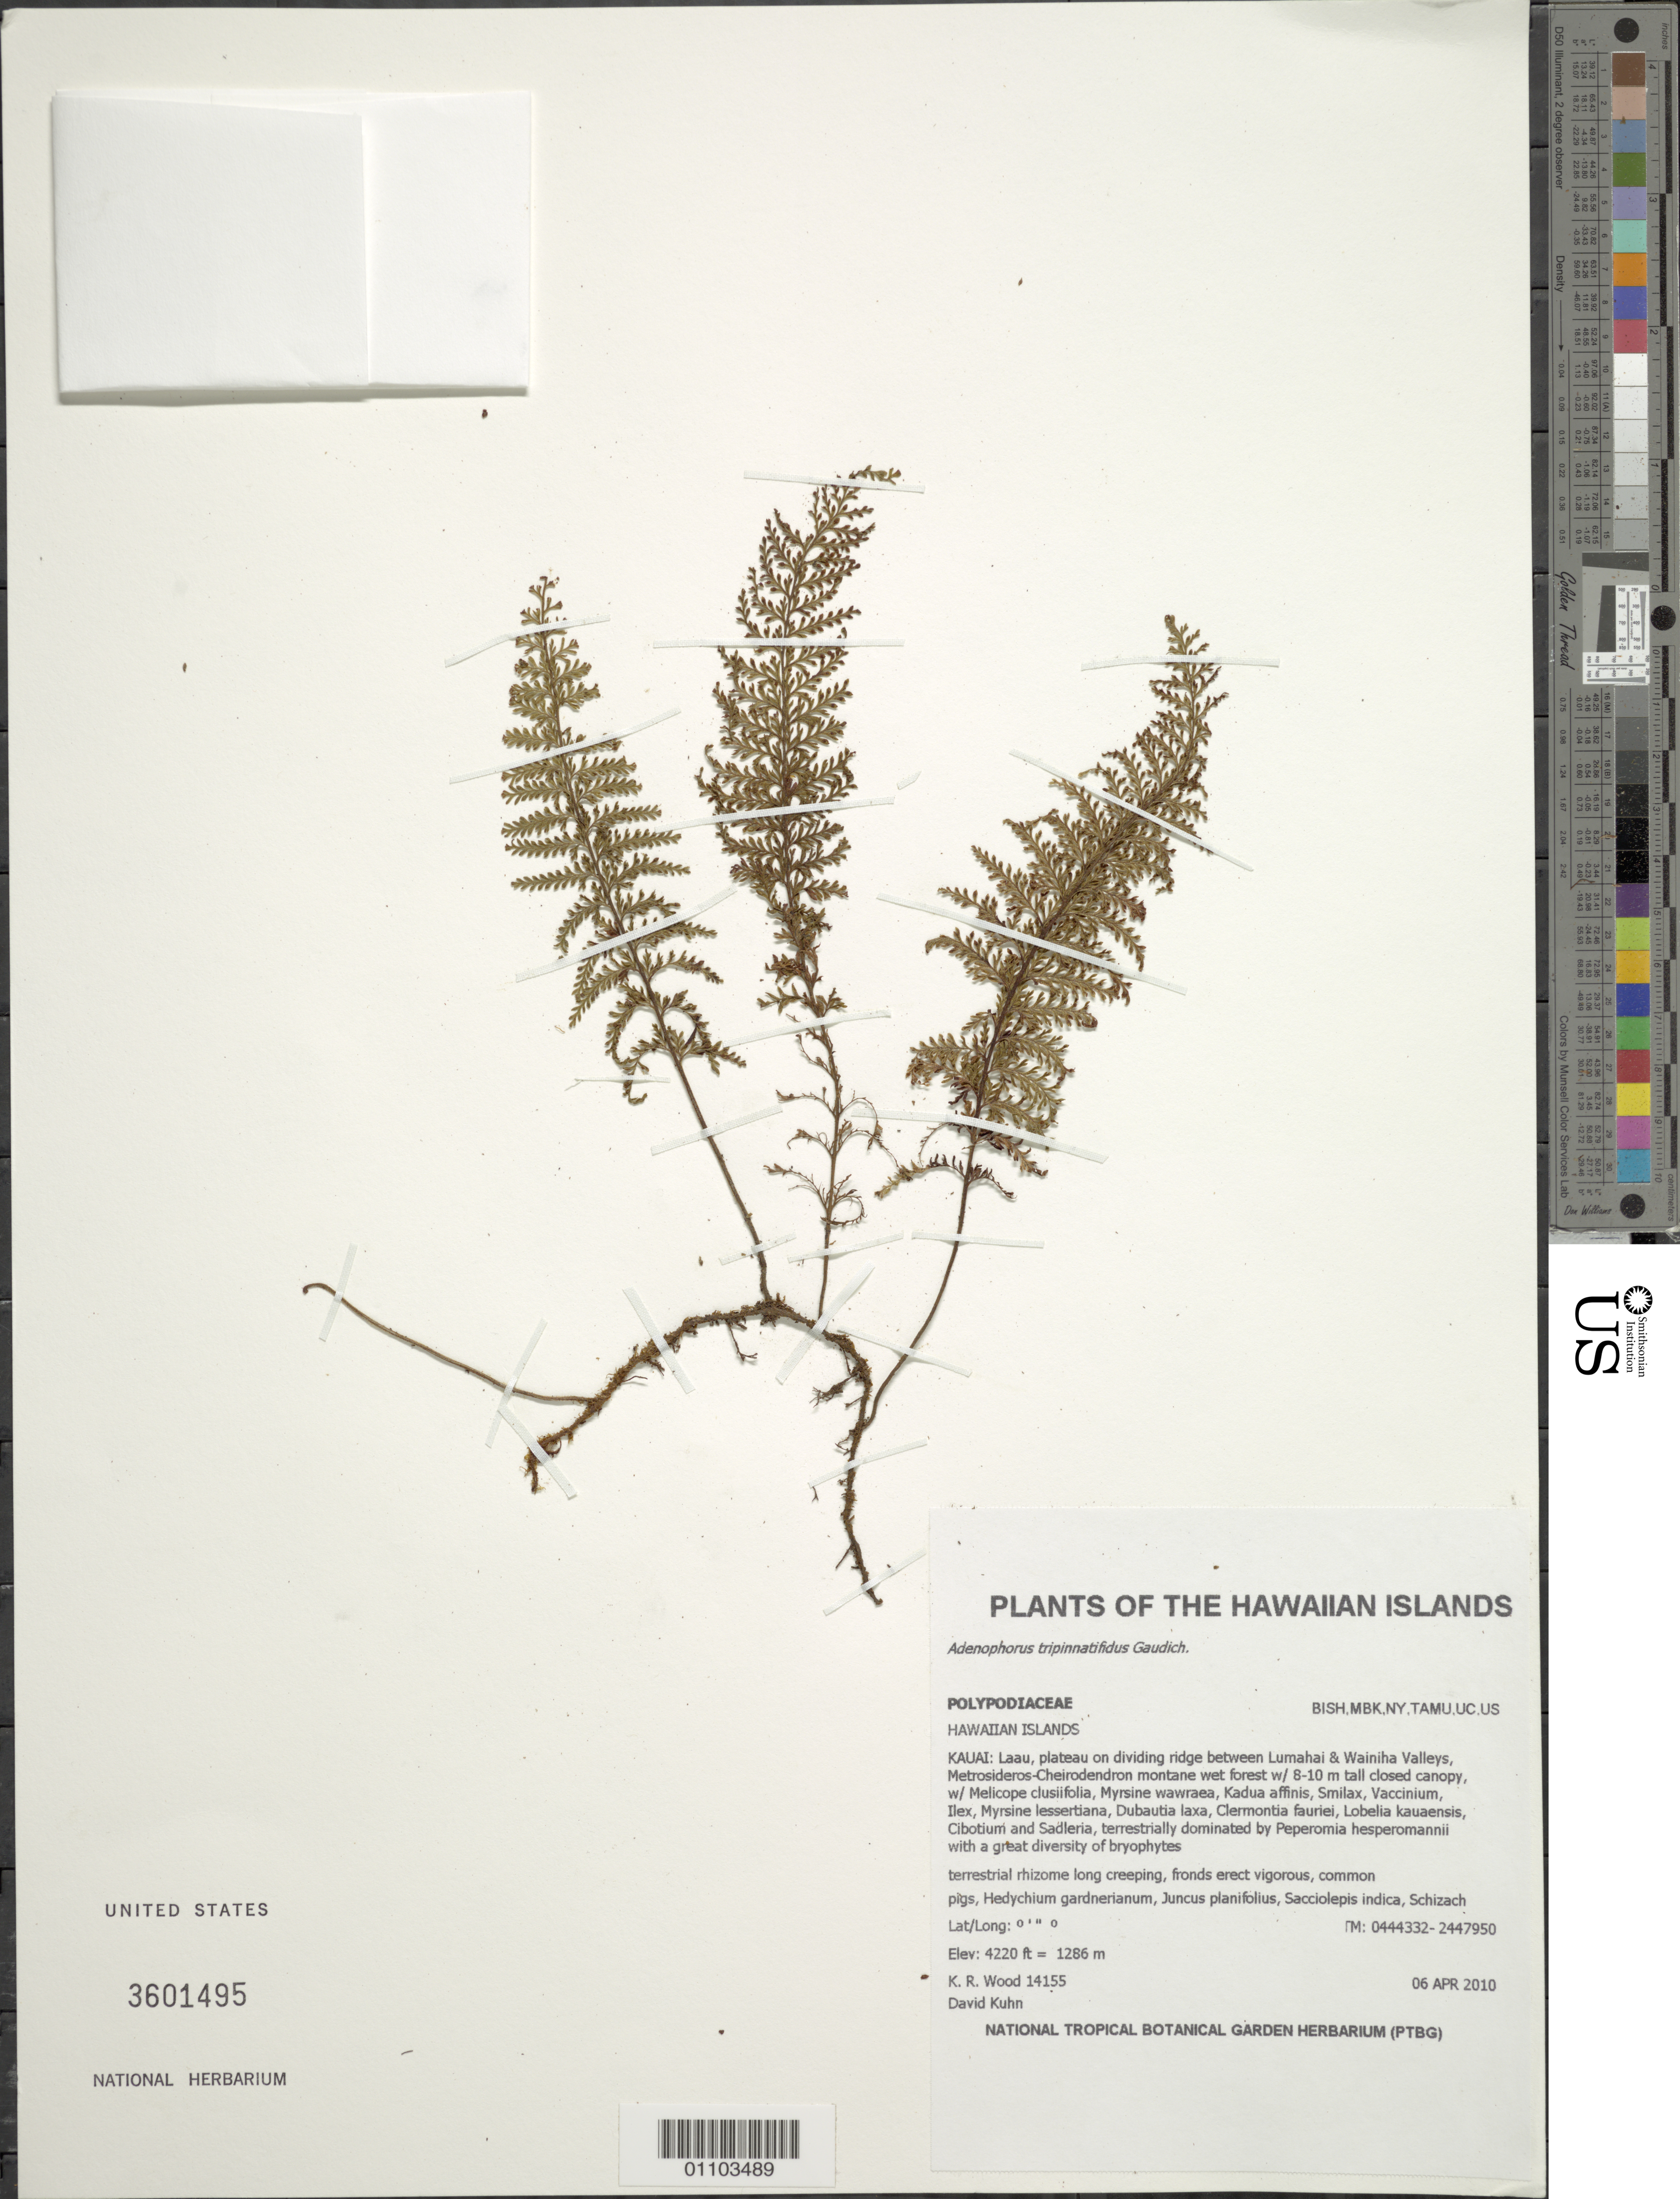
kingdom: Plantae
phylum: Tracheophyta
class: Polypodiopsida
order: Polypodiales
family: Polypodiaceae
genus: Adenophorus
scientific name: Adenophorus tripinnatifidus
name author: Gaudich.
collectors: K. R. Wood & D. Kuhn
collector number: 14155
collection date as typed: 6 Apr 2010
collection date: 2010-04-06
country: United States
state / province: Hawaii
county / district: Kauai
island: Kaua'i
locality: Laau, plateau on dividing ridge between Lumahi & Wainiha Valleys.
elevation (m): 1286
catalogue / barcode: US 3601495